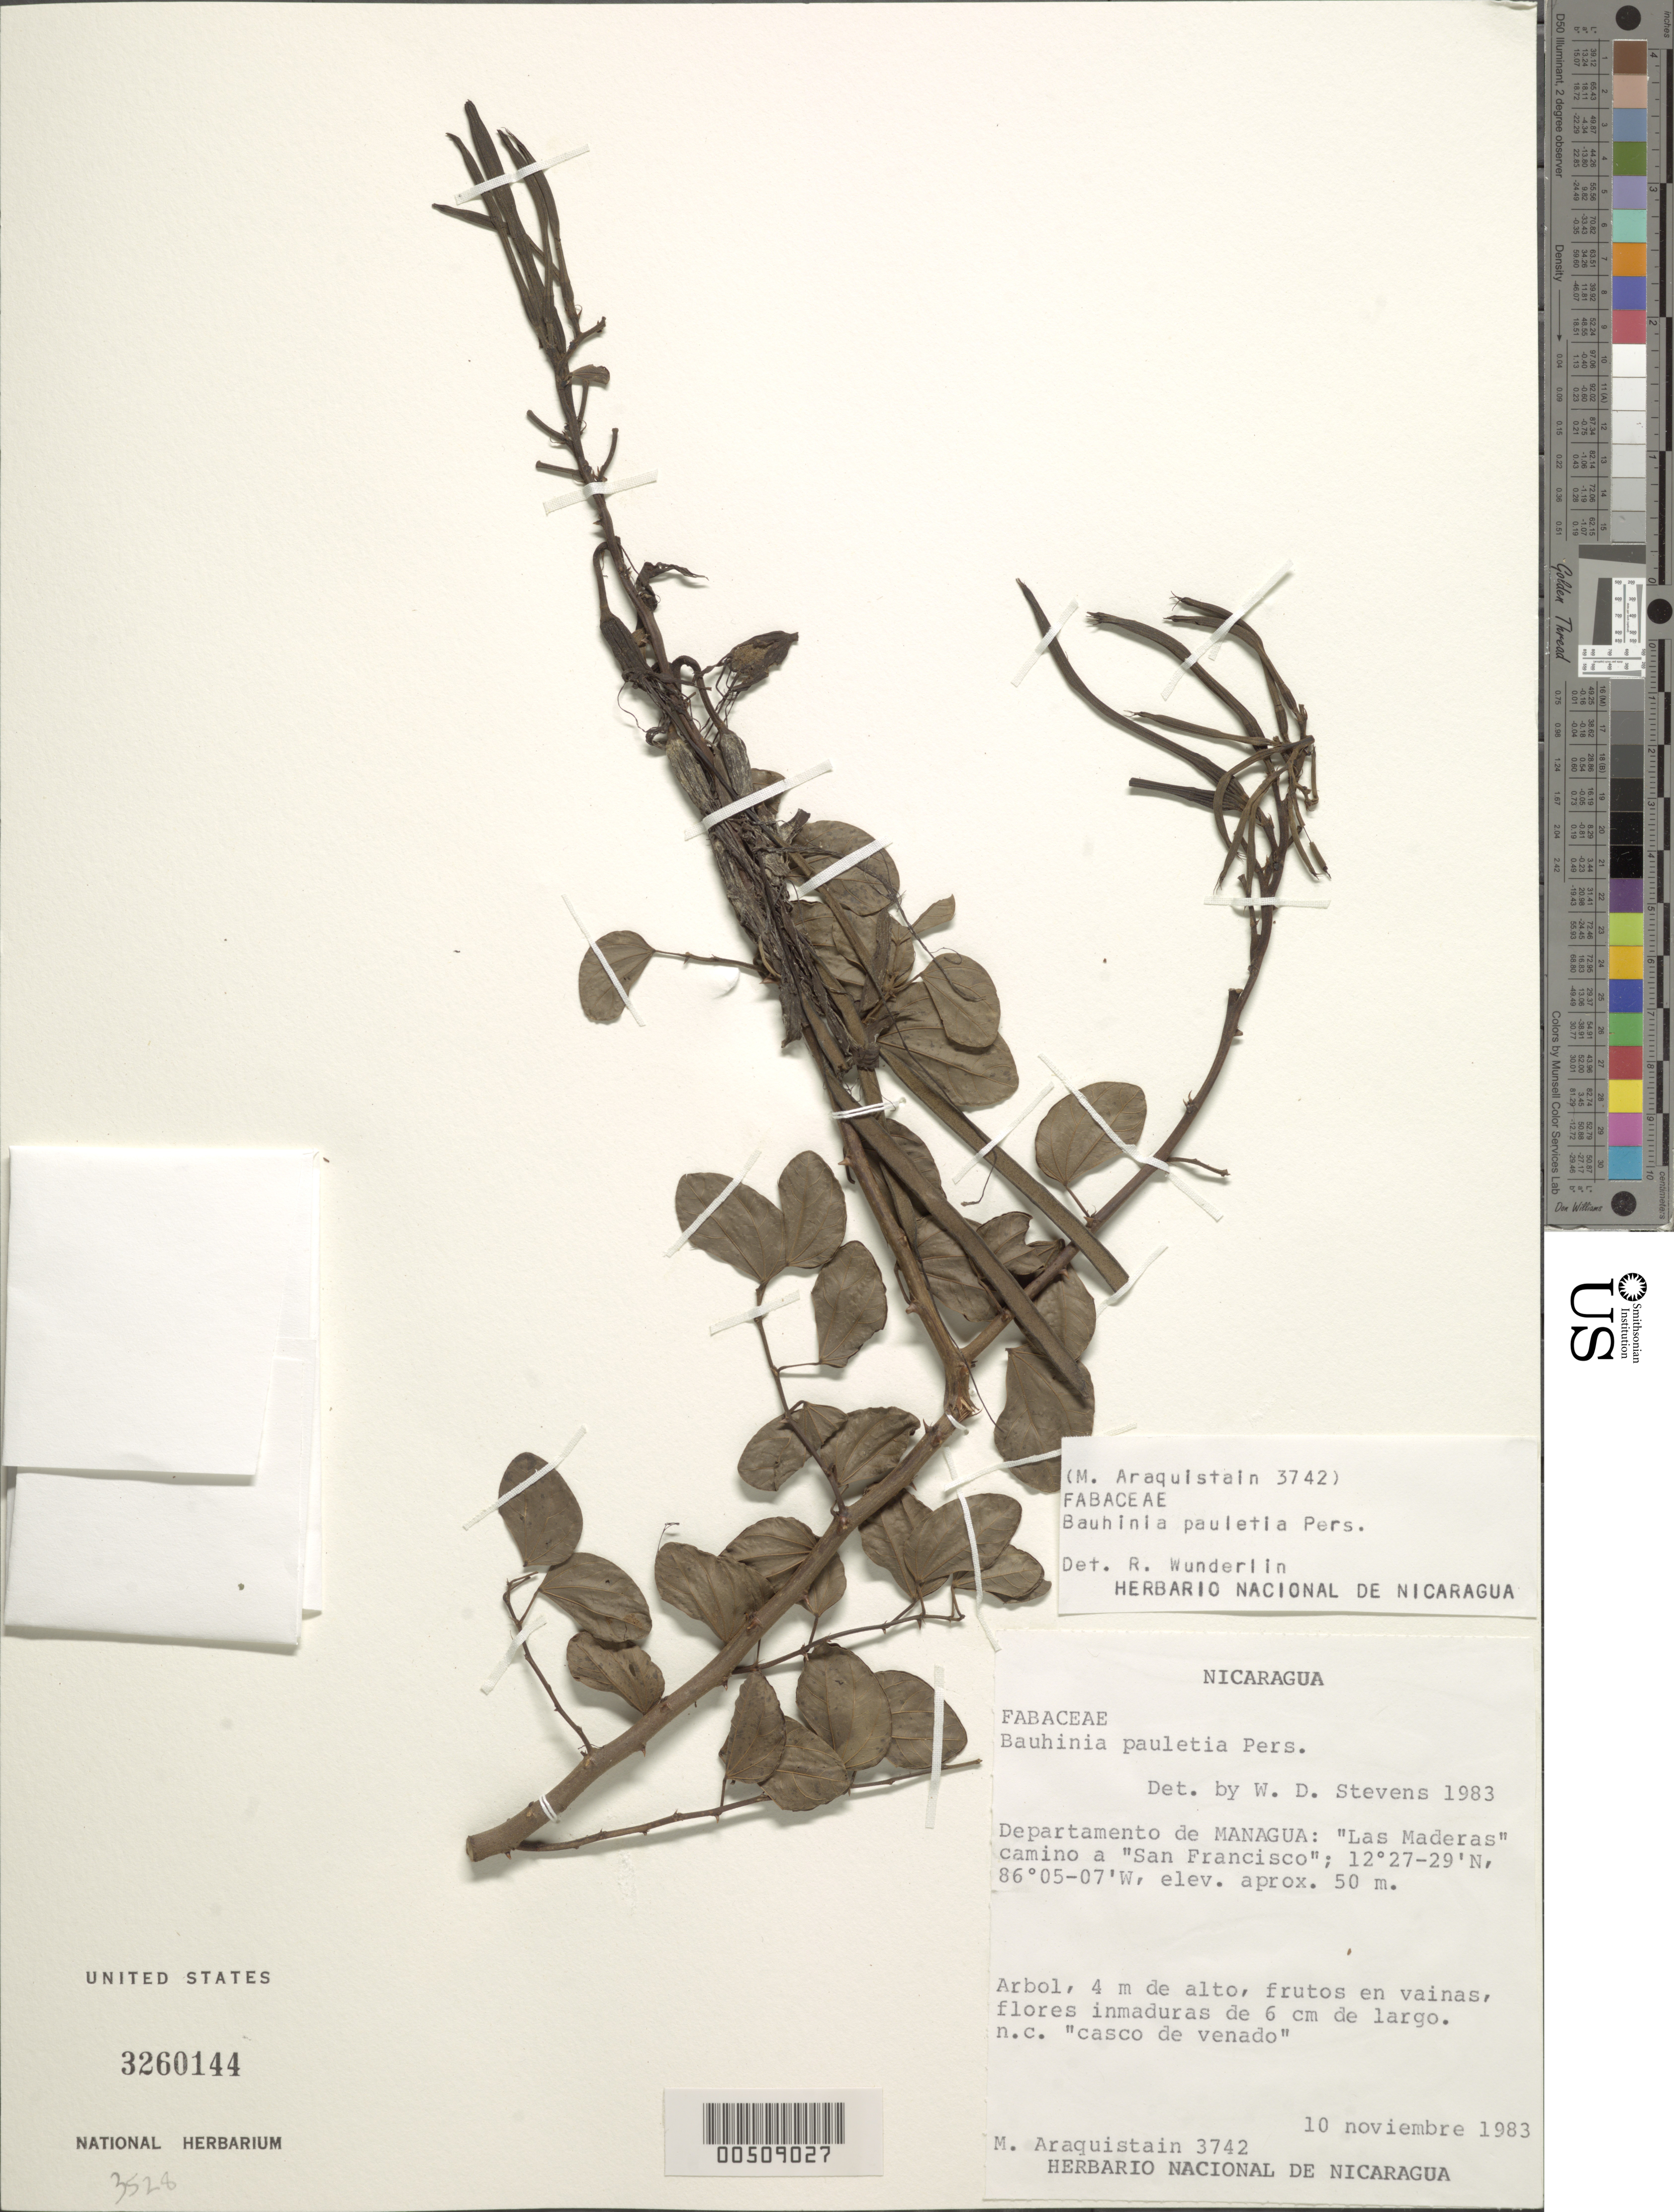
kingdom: Plantae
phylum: Tracheophyta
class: Magnoliopsida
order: Fabales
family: Fabaceae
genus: Bauhinia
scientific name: Bauhinia pauletia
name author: Pers.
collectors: M. Araquistain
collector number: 3742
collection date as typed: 10 Nov 1983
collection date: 1983-11-10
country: Nicaragua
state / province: Managua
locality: Las maderas, san francisco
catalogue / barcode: US 3260144